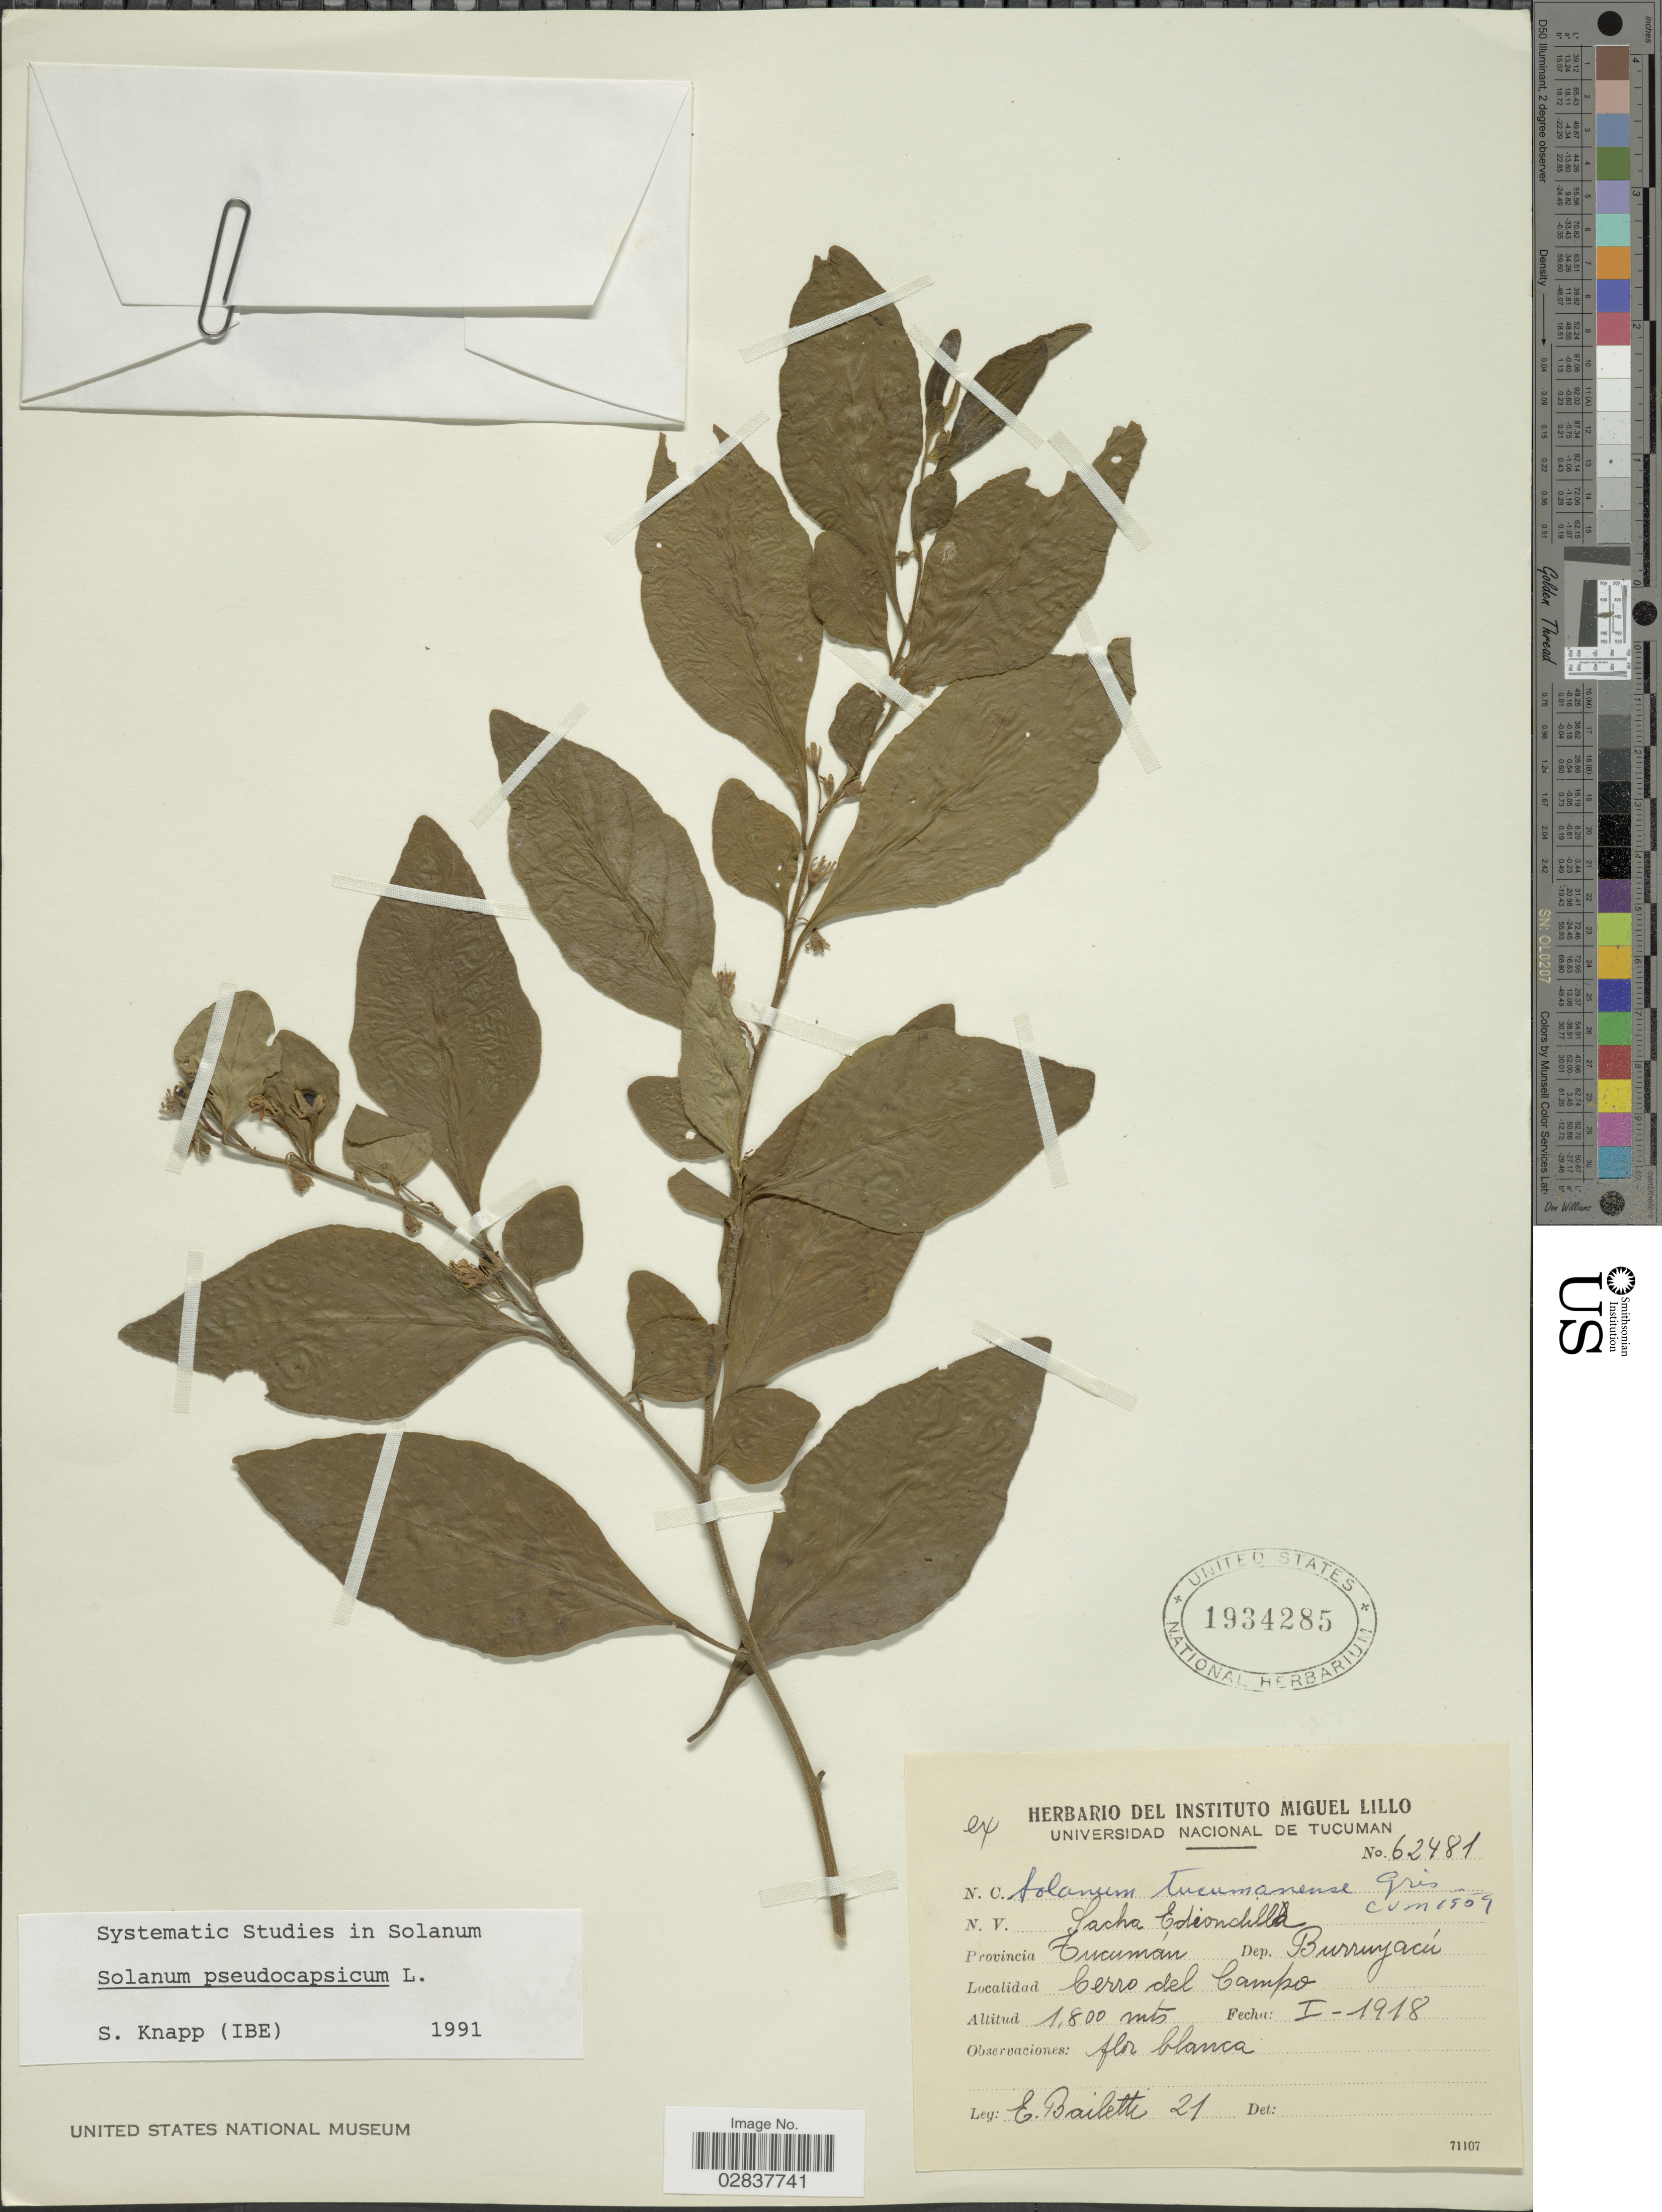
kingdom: Plantae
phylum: Tracheophyta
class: Magnoliopsida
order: Solanales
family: Solanaceae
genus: Solanum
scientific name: Solanum pseudocapsicum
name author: L.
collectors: E. Bailetti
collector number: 21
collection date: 1918-01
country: Argentina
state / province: Tucuman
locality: Dep. Burruyacú, Cerro del Campo.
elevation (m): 1800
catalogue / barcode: US 1934285